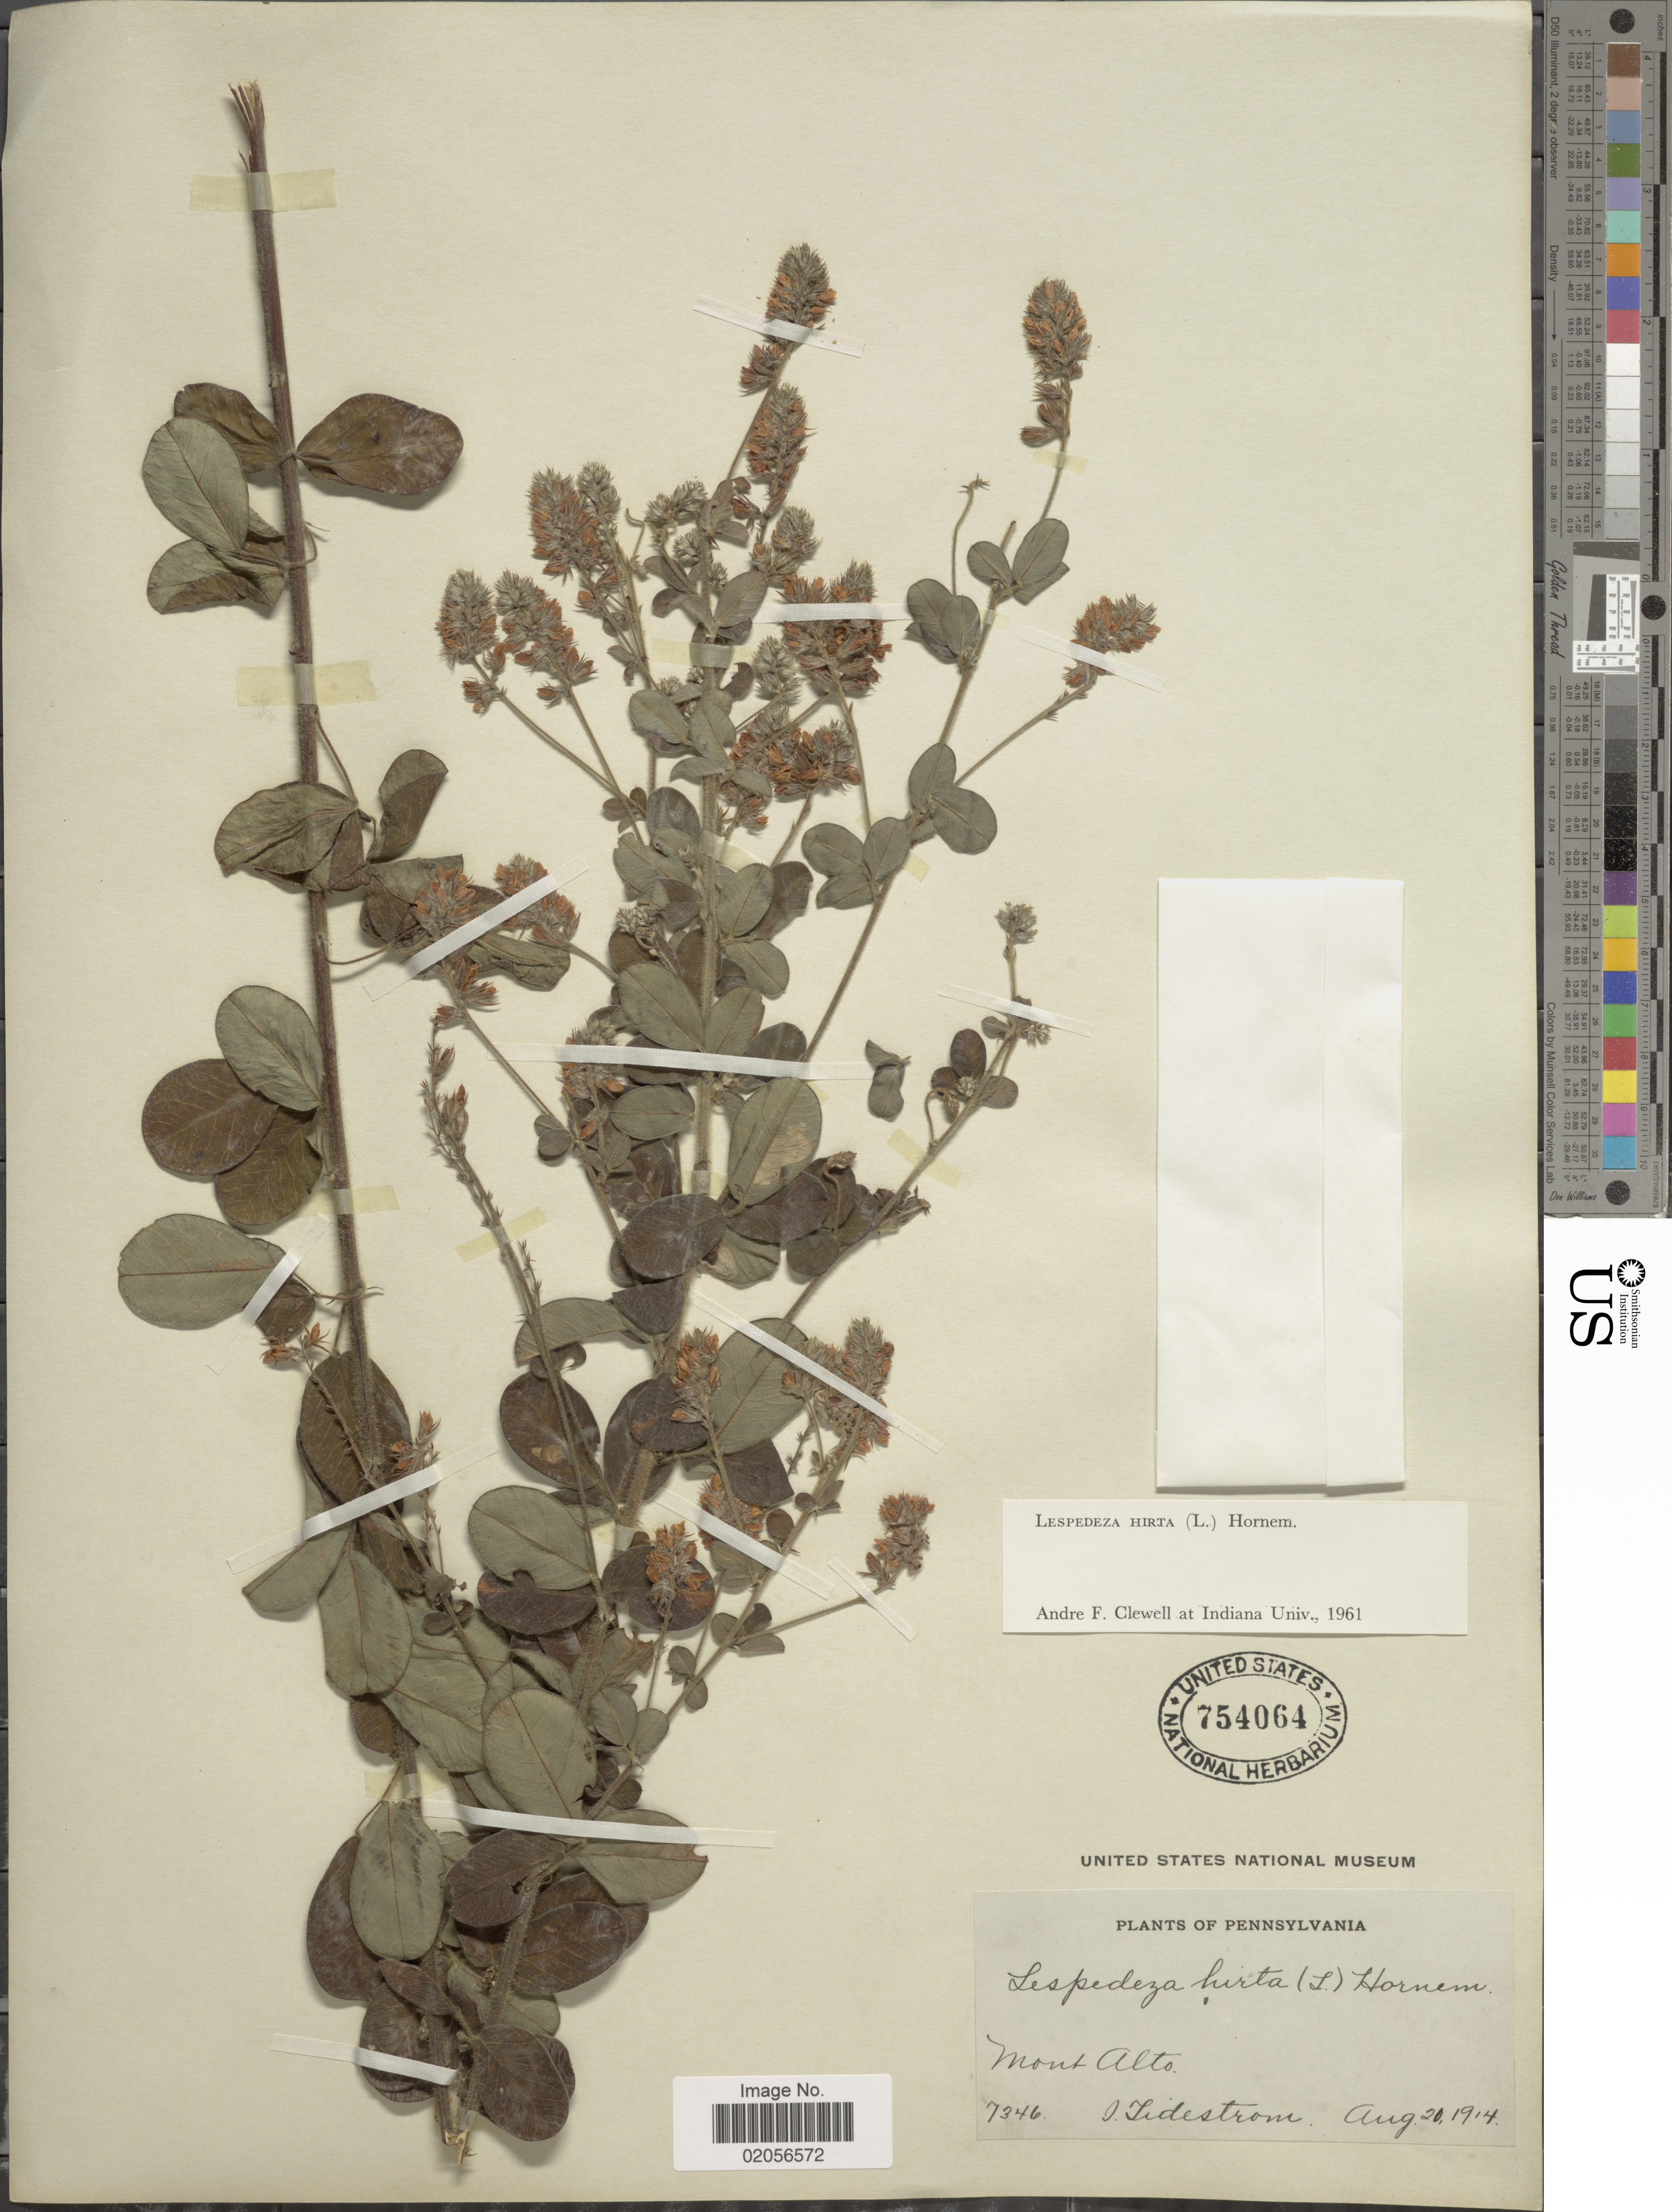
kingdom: Plantae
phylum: Tracheophyta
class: Magnoliopsida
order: Fabales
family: Fabaceae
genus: Lespedeza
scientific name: Lespedeza hirta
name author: (L.) Hornem.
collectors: I. F. Tidestrom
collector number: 7346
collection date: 1914-08-20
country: United States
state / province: Pennsylvania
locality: Mont Alto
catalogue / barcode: US 754064